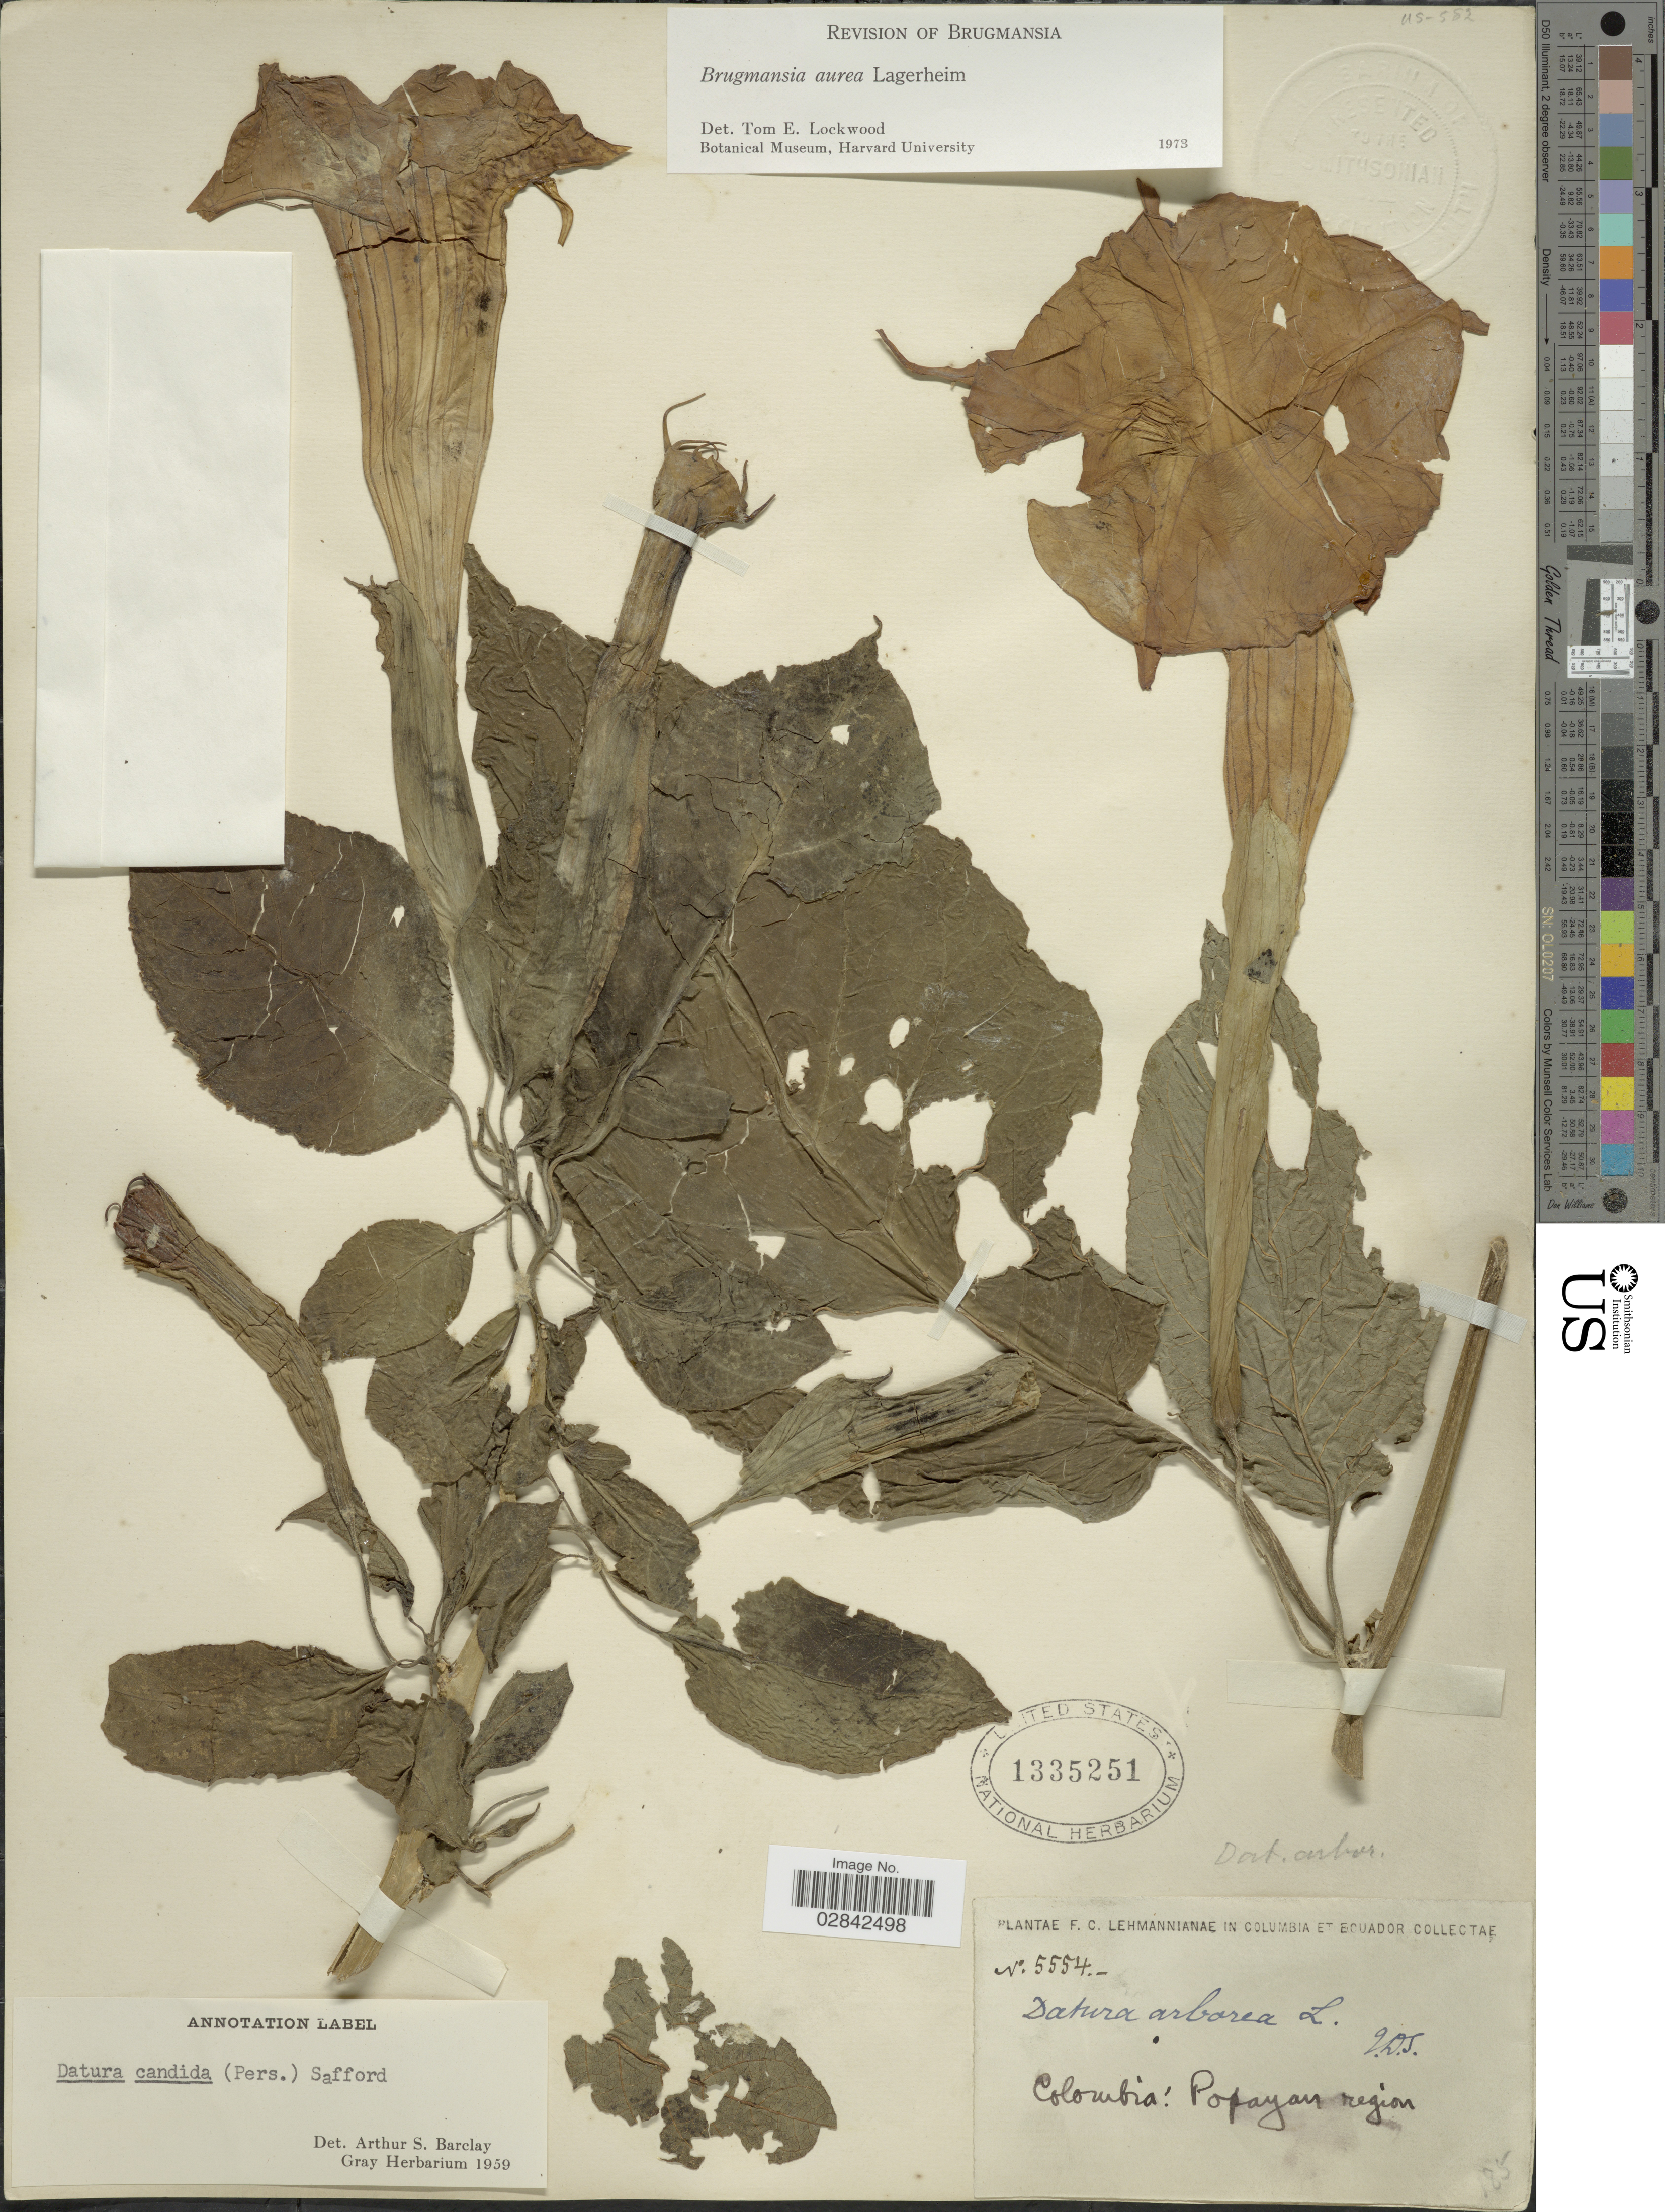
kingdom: Plantae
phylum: Tracheophyta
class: Magnoliopsida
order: Solanales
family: Solanaceae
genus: Brugmansia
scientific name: Brugmansia aurea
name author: Lagerh.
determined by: Lockwood, T. E.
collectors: F. C. Lehmann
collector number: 5554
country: Colombia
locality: Popayan region.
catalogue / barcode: US 1335251